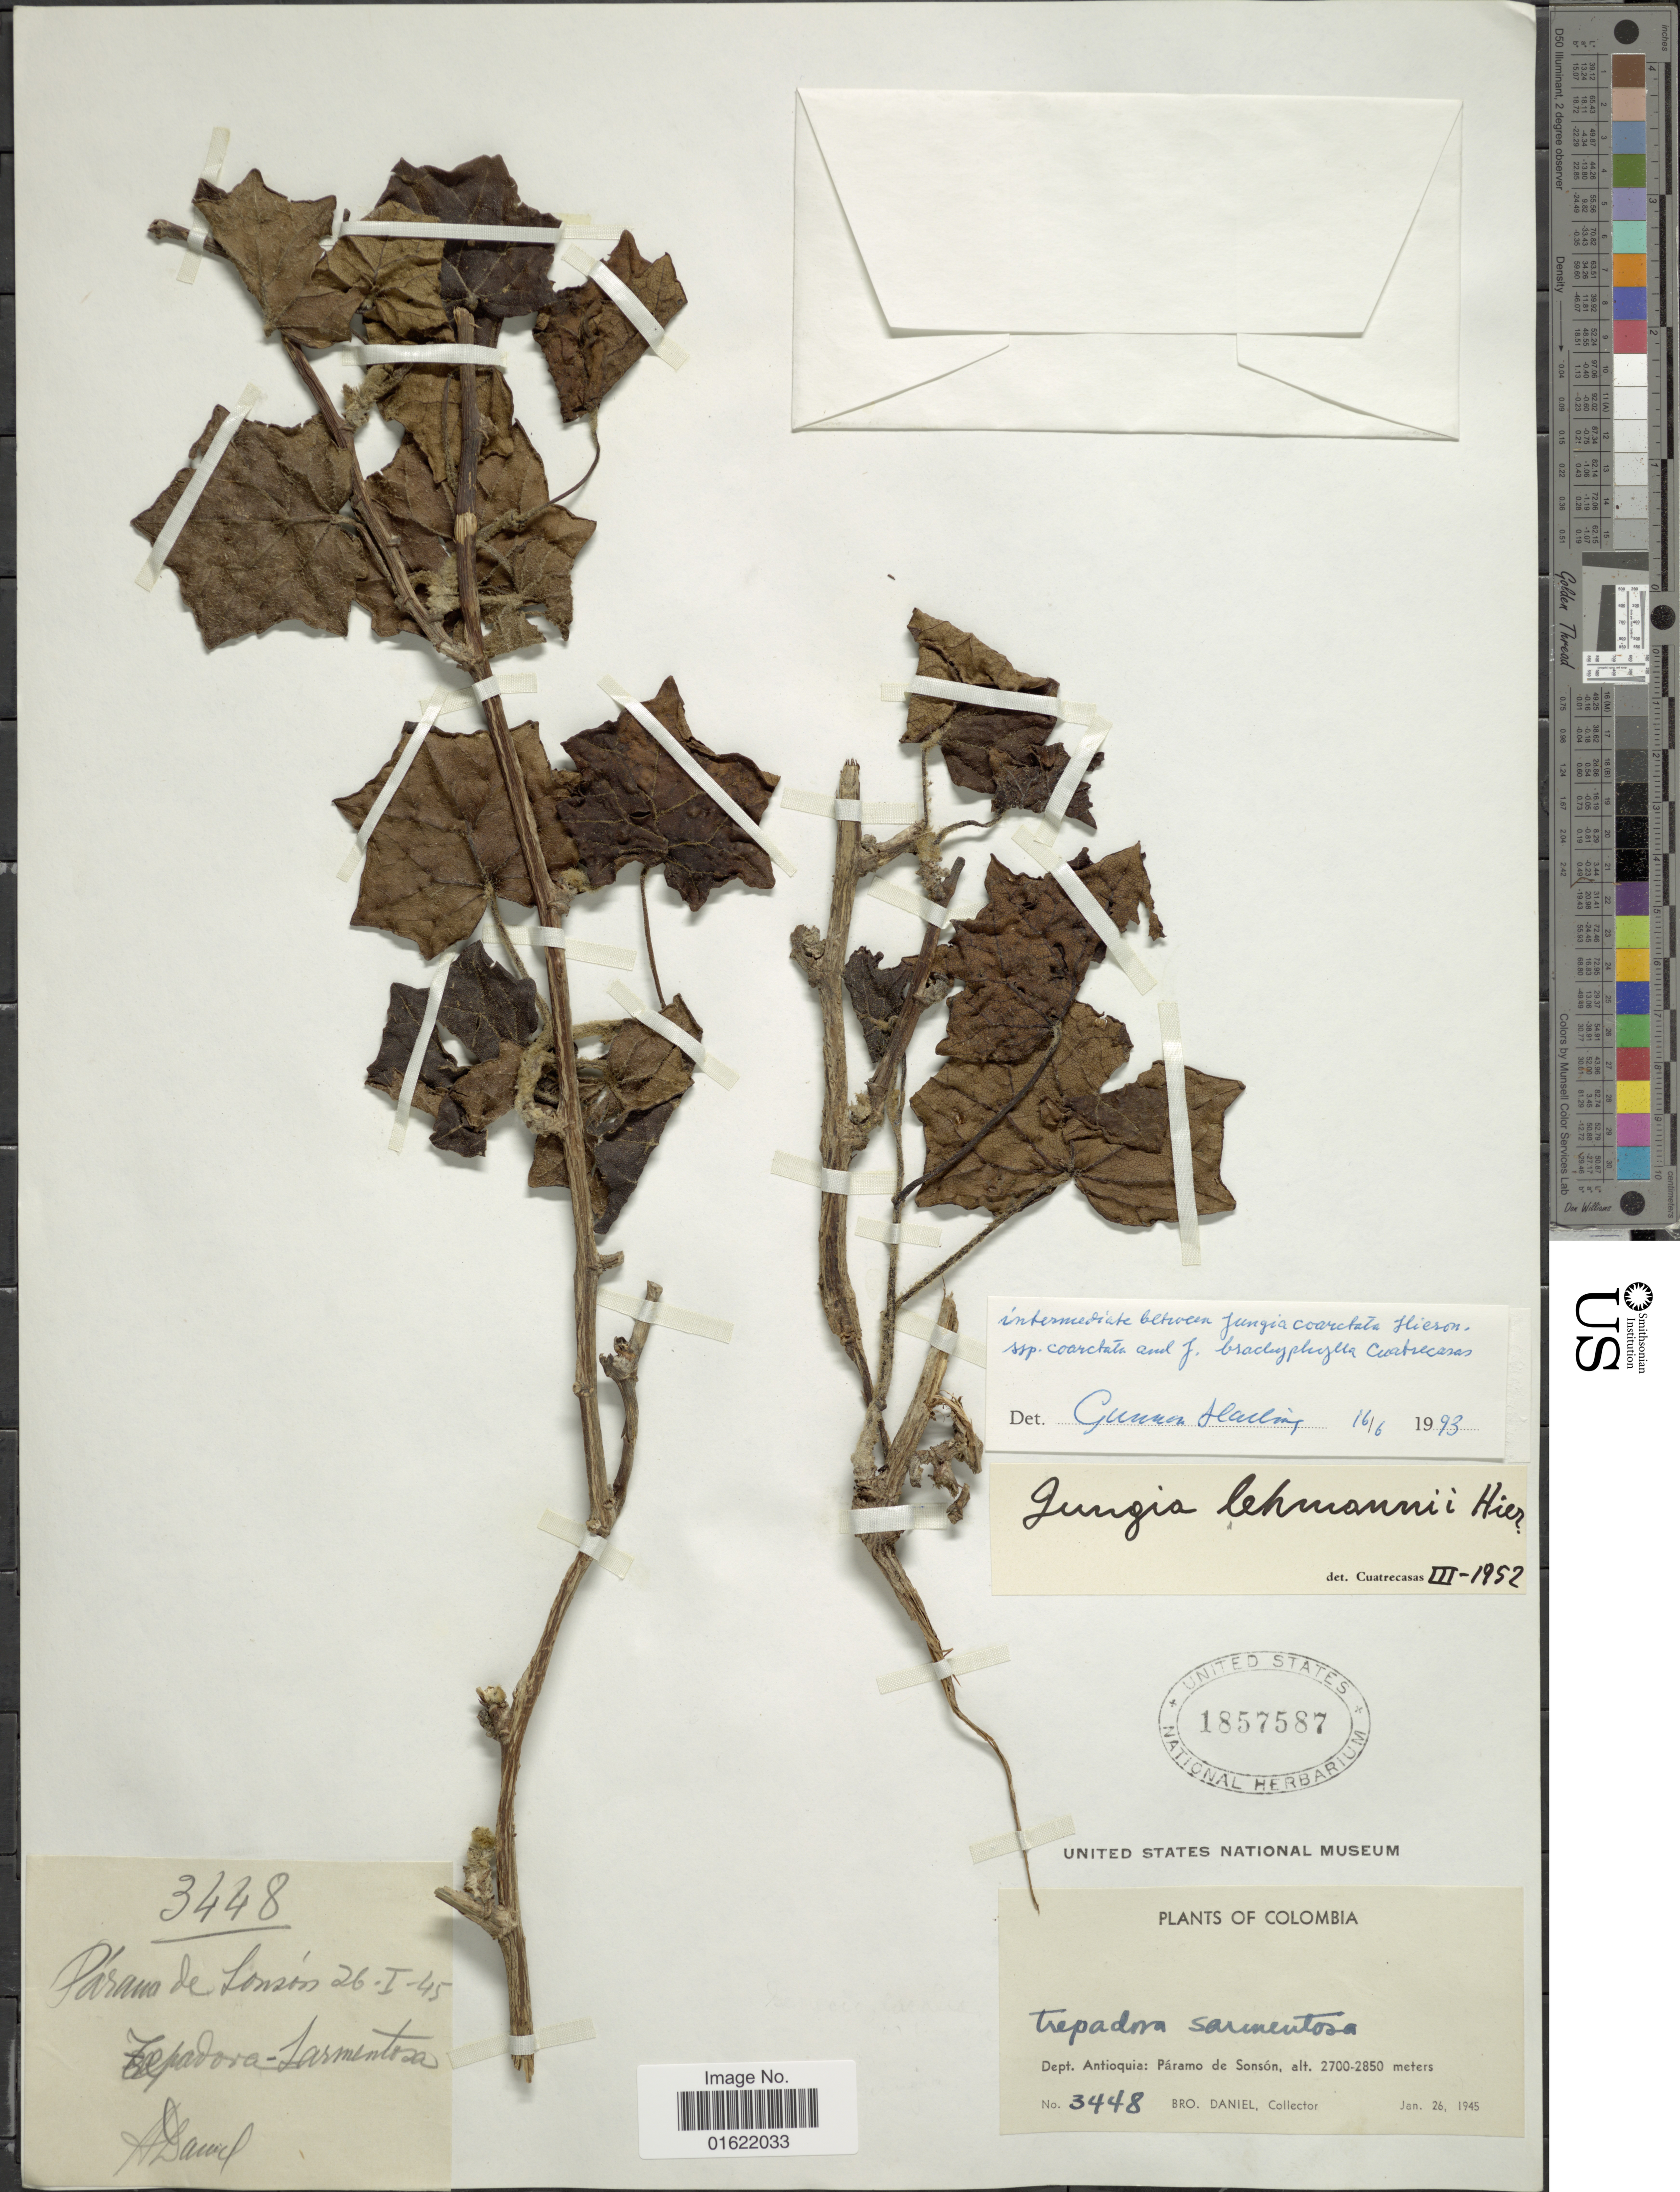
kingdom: Plantae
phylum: Tracheophyta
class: Magnoliopsida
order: Asterales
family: Asteraceae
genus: Jungia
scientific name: Jungia coarctata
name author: Hieron.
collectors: Bro. Daniel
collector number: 3448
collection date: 1945-02-16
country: Colombia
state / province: Antioquia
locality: Paramo de Sonson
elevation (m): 2700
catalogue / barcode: US 1857587